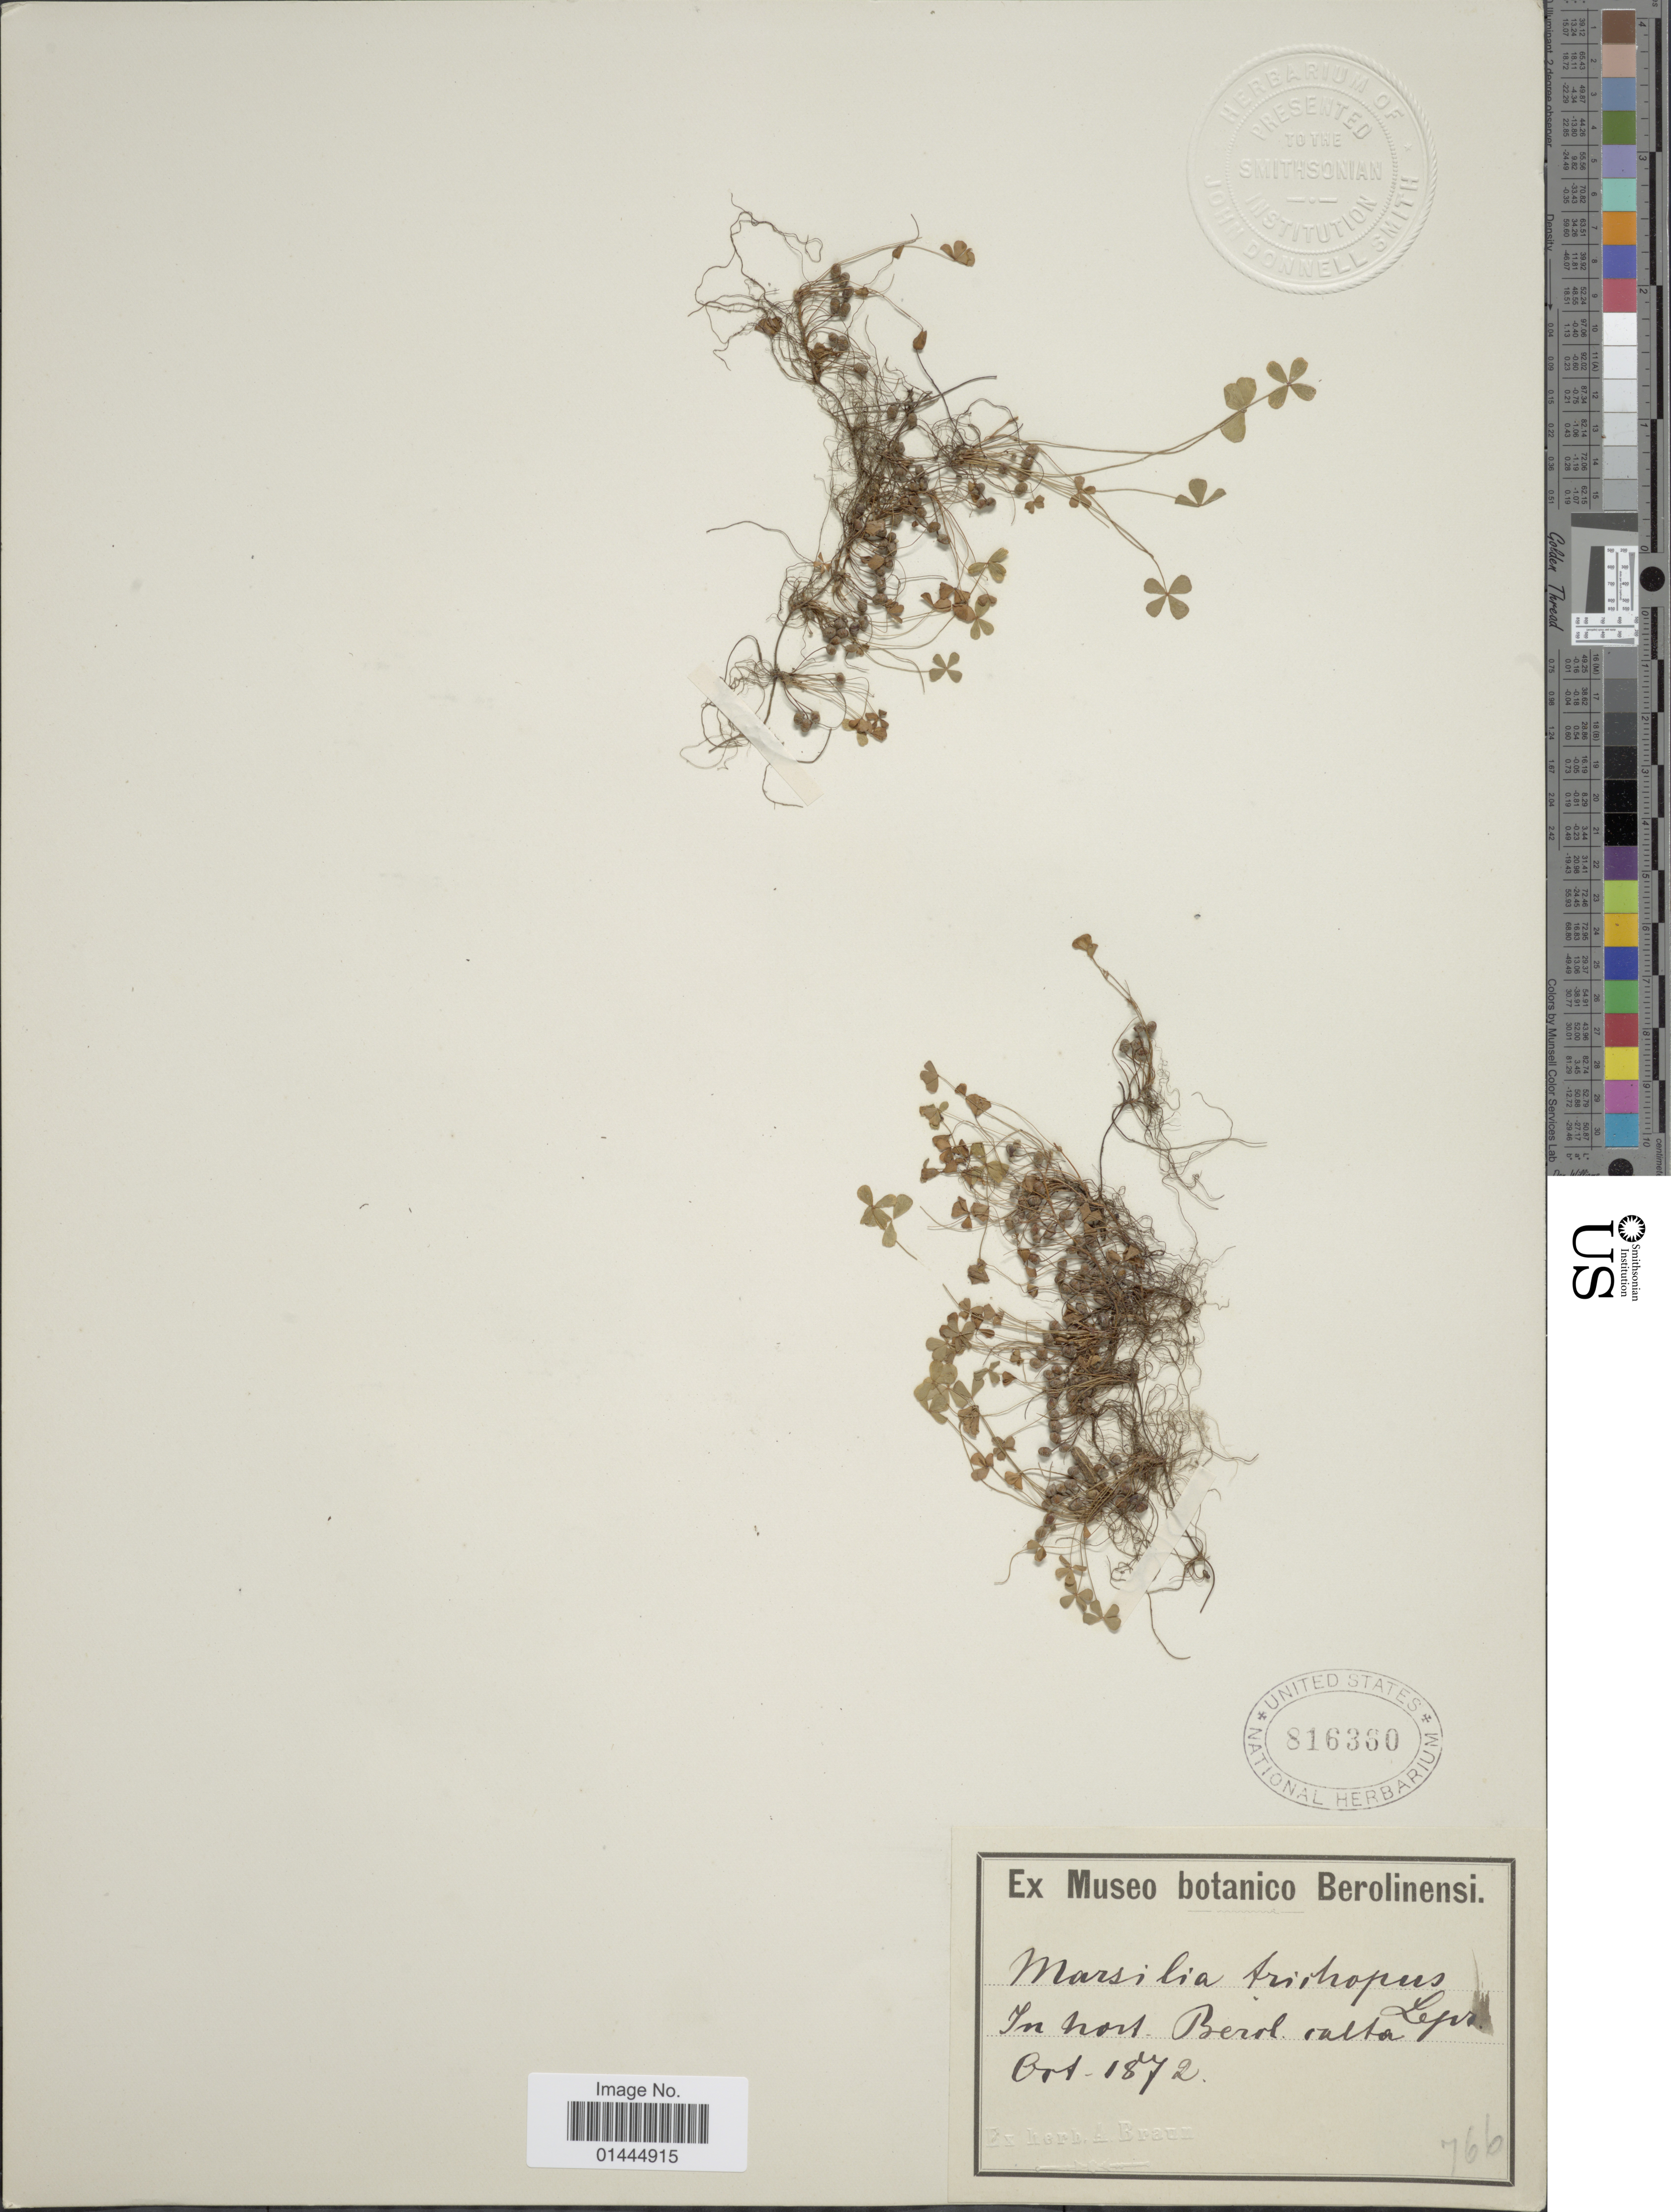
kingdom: Plantae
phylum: Tracheophyta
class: Polypodiopsida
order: Salviniales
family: Marsileaceae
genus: Marsilea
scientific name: Marsilea trichopoda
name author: Lepr. ex A. Braun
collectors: ex herb. A. Braun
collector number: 766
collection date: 1872-10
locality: In hort. Berol. ralta [interpreted].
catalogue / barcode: US 816360